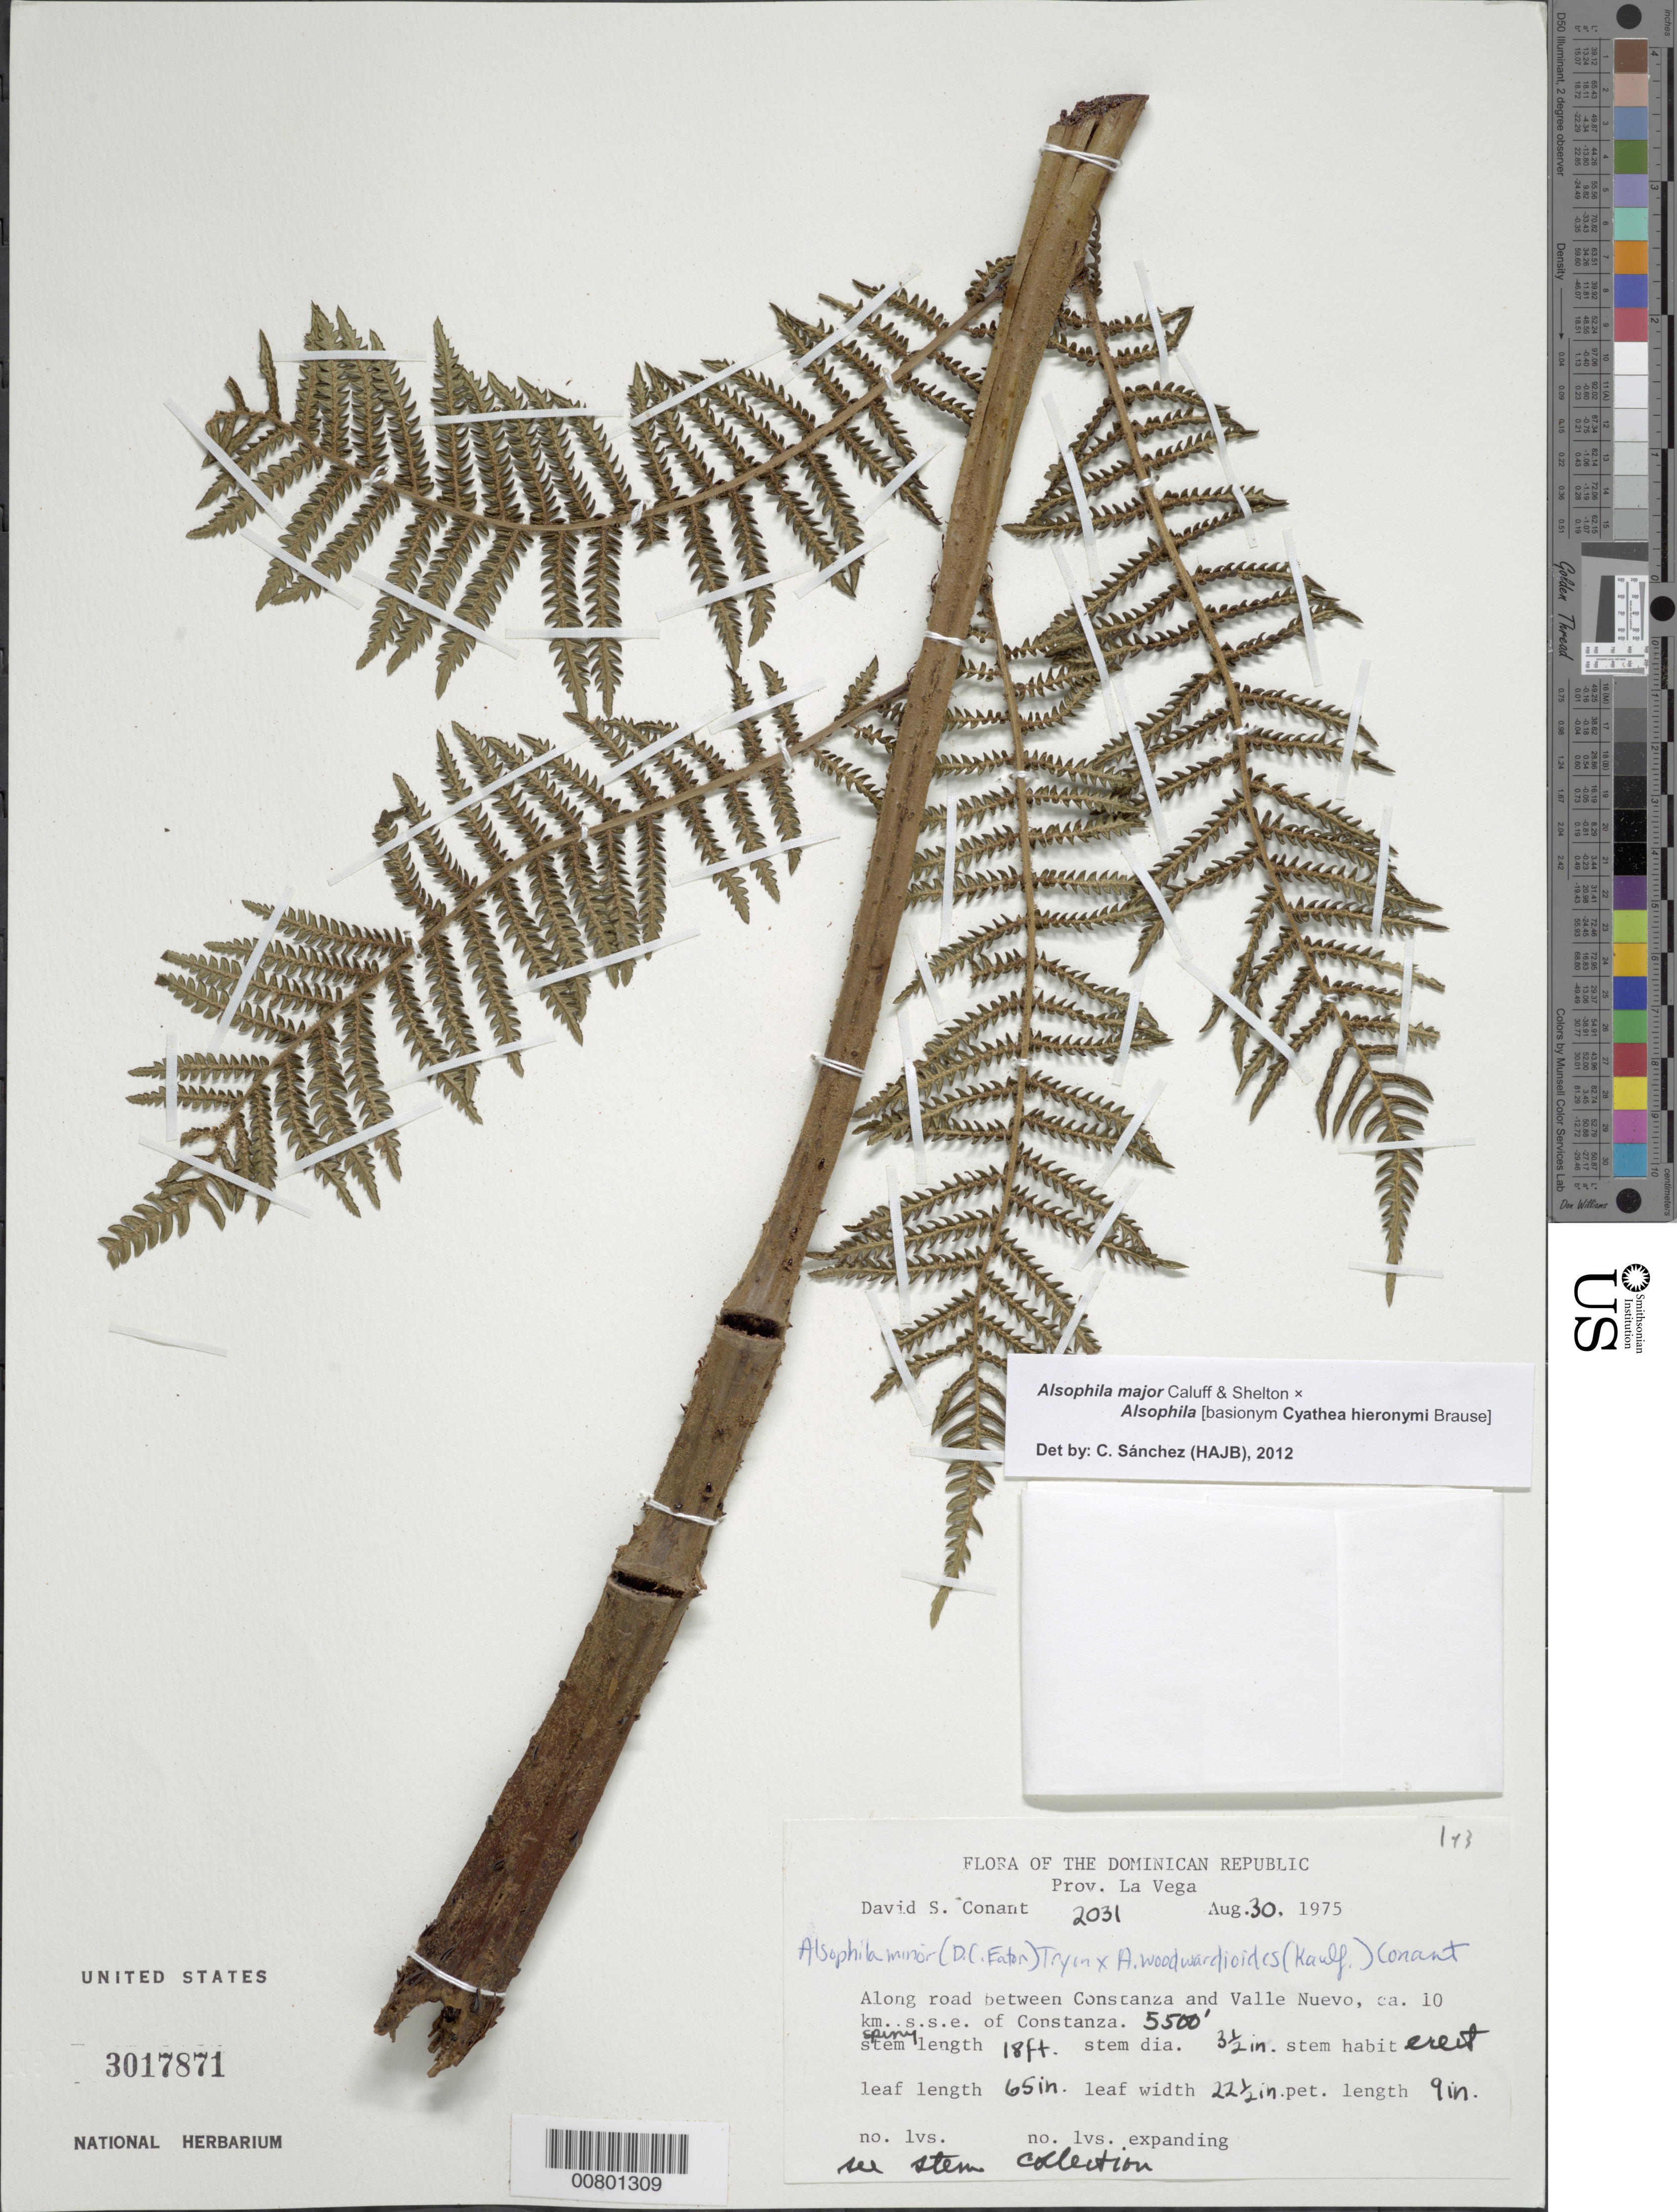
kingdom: Plantae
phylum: Tracheophyta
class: Polypodiopsida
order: Cyatheales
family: Cyatheaceae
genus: Alsophila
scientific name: Alsophila major x A. woodwardioides (Kaulf.) D.S. Conant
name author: Caluff & Shelton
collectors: D. S. Conant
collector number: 2031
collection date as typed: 30 Aug 1975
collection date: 1975-08-30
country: Dominican Republic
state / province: La Vega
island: Hispaniola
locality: Constanza to Valle Nuevo road, ca. 10 km SSE of Constanza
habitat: Roadside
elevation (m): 1676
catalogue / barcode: US 3017871